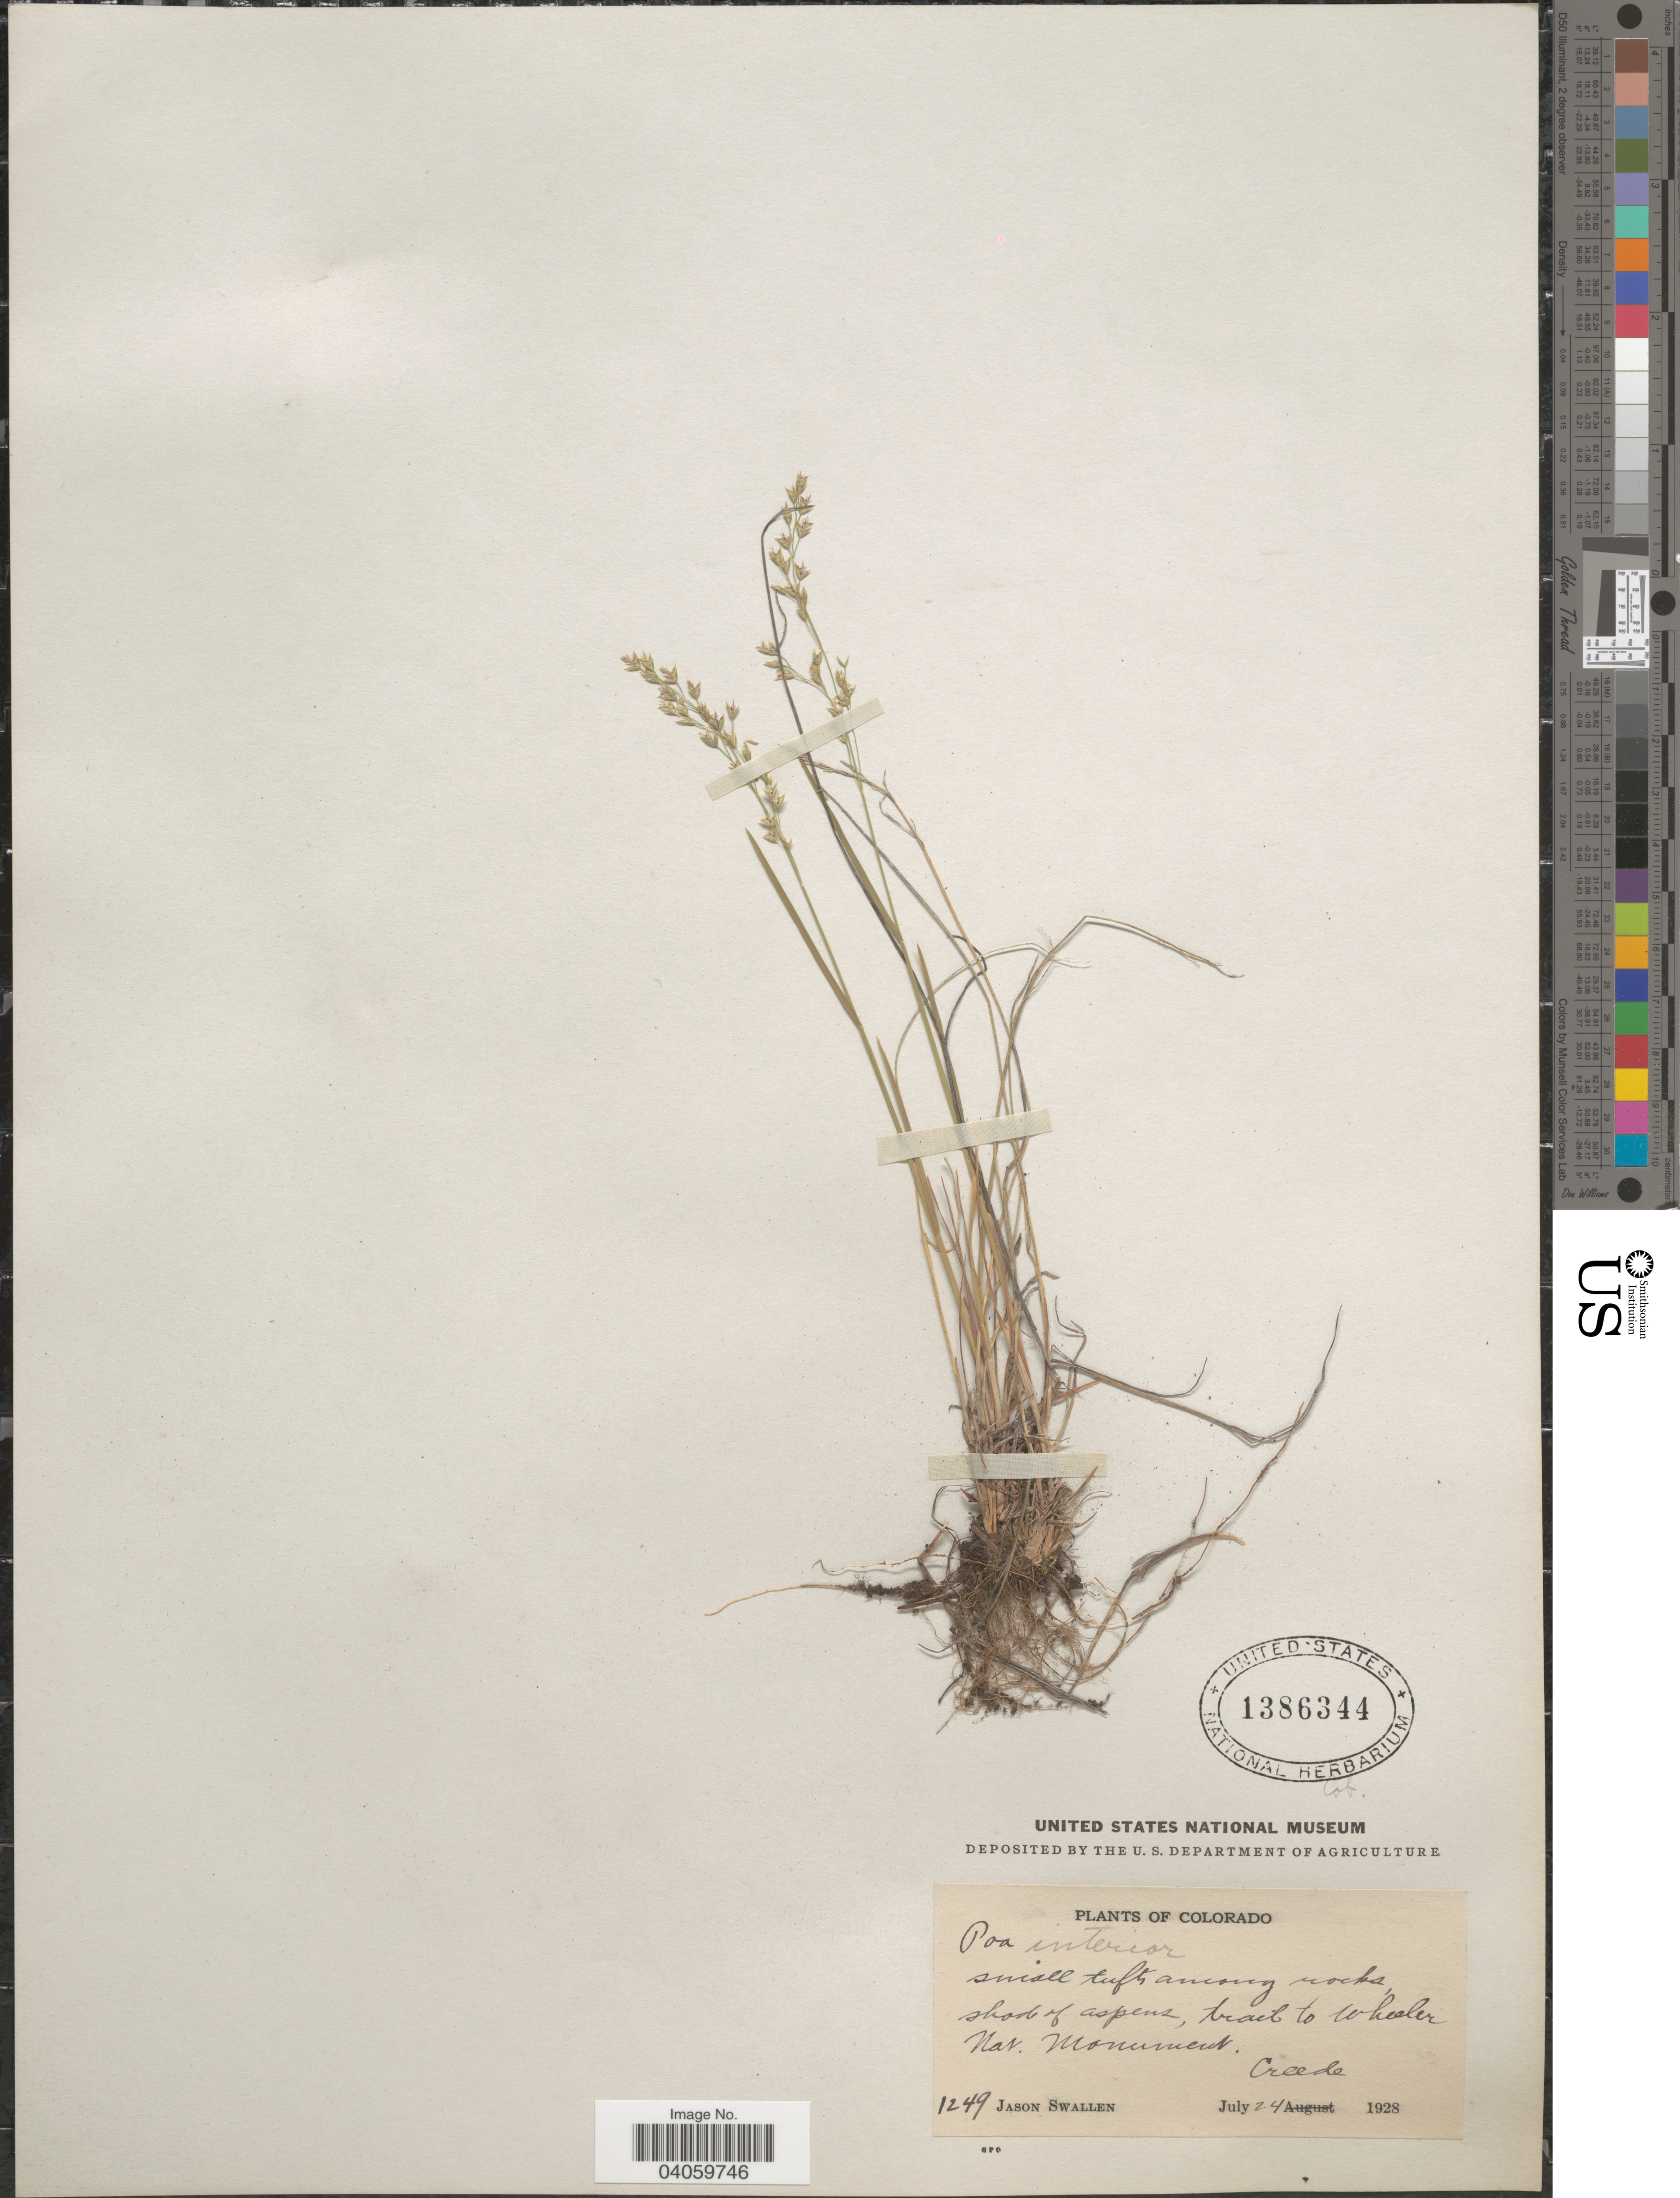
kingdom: Plantae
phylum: Tracheophyta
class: Liliopsida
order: Poales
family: Poaceae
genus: Poa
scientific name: Poa interior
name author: Rydb.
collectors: J. R. Swallen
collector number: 1249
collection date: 1928-07-24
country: United States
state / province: Colorado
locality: Trail to Wheeler Nat. Monument. Creede.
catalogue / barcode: US 1386344